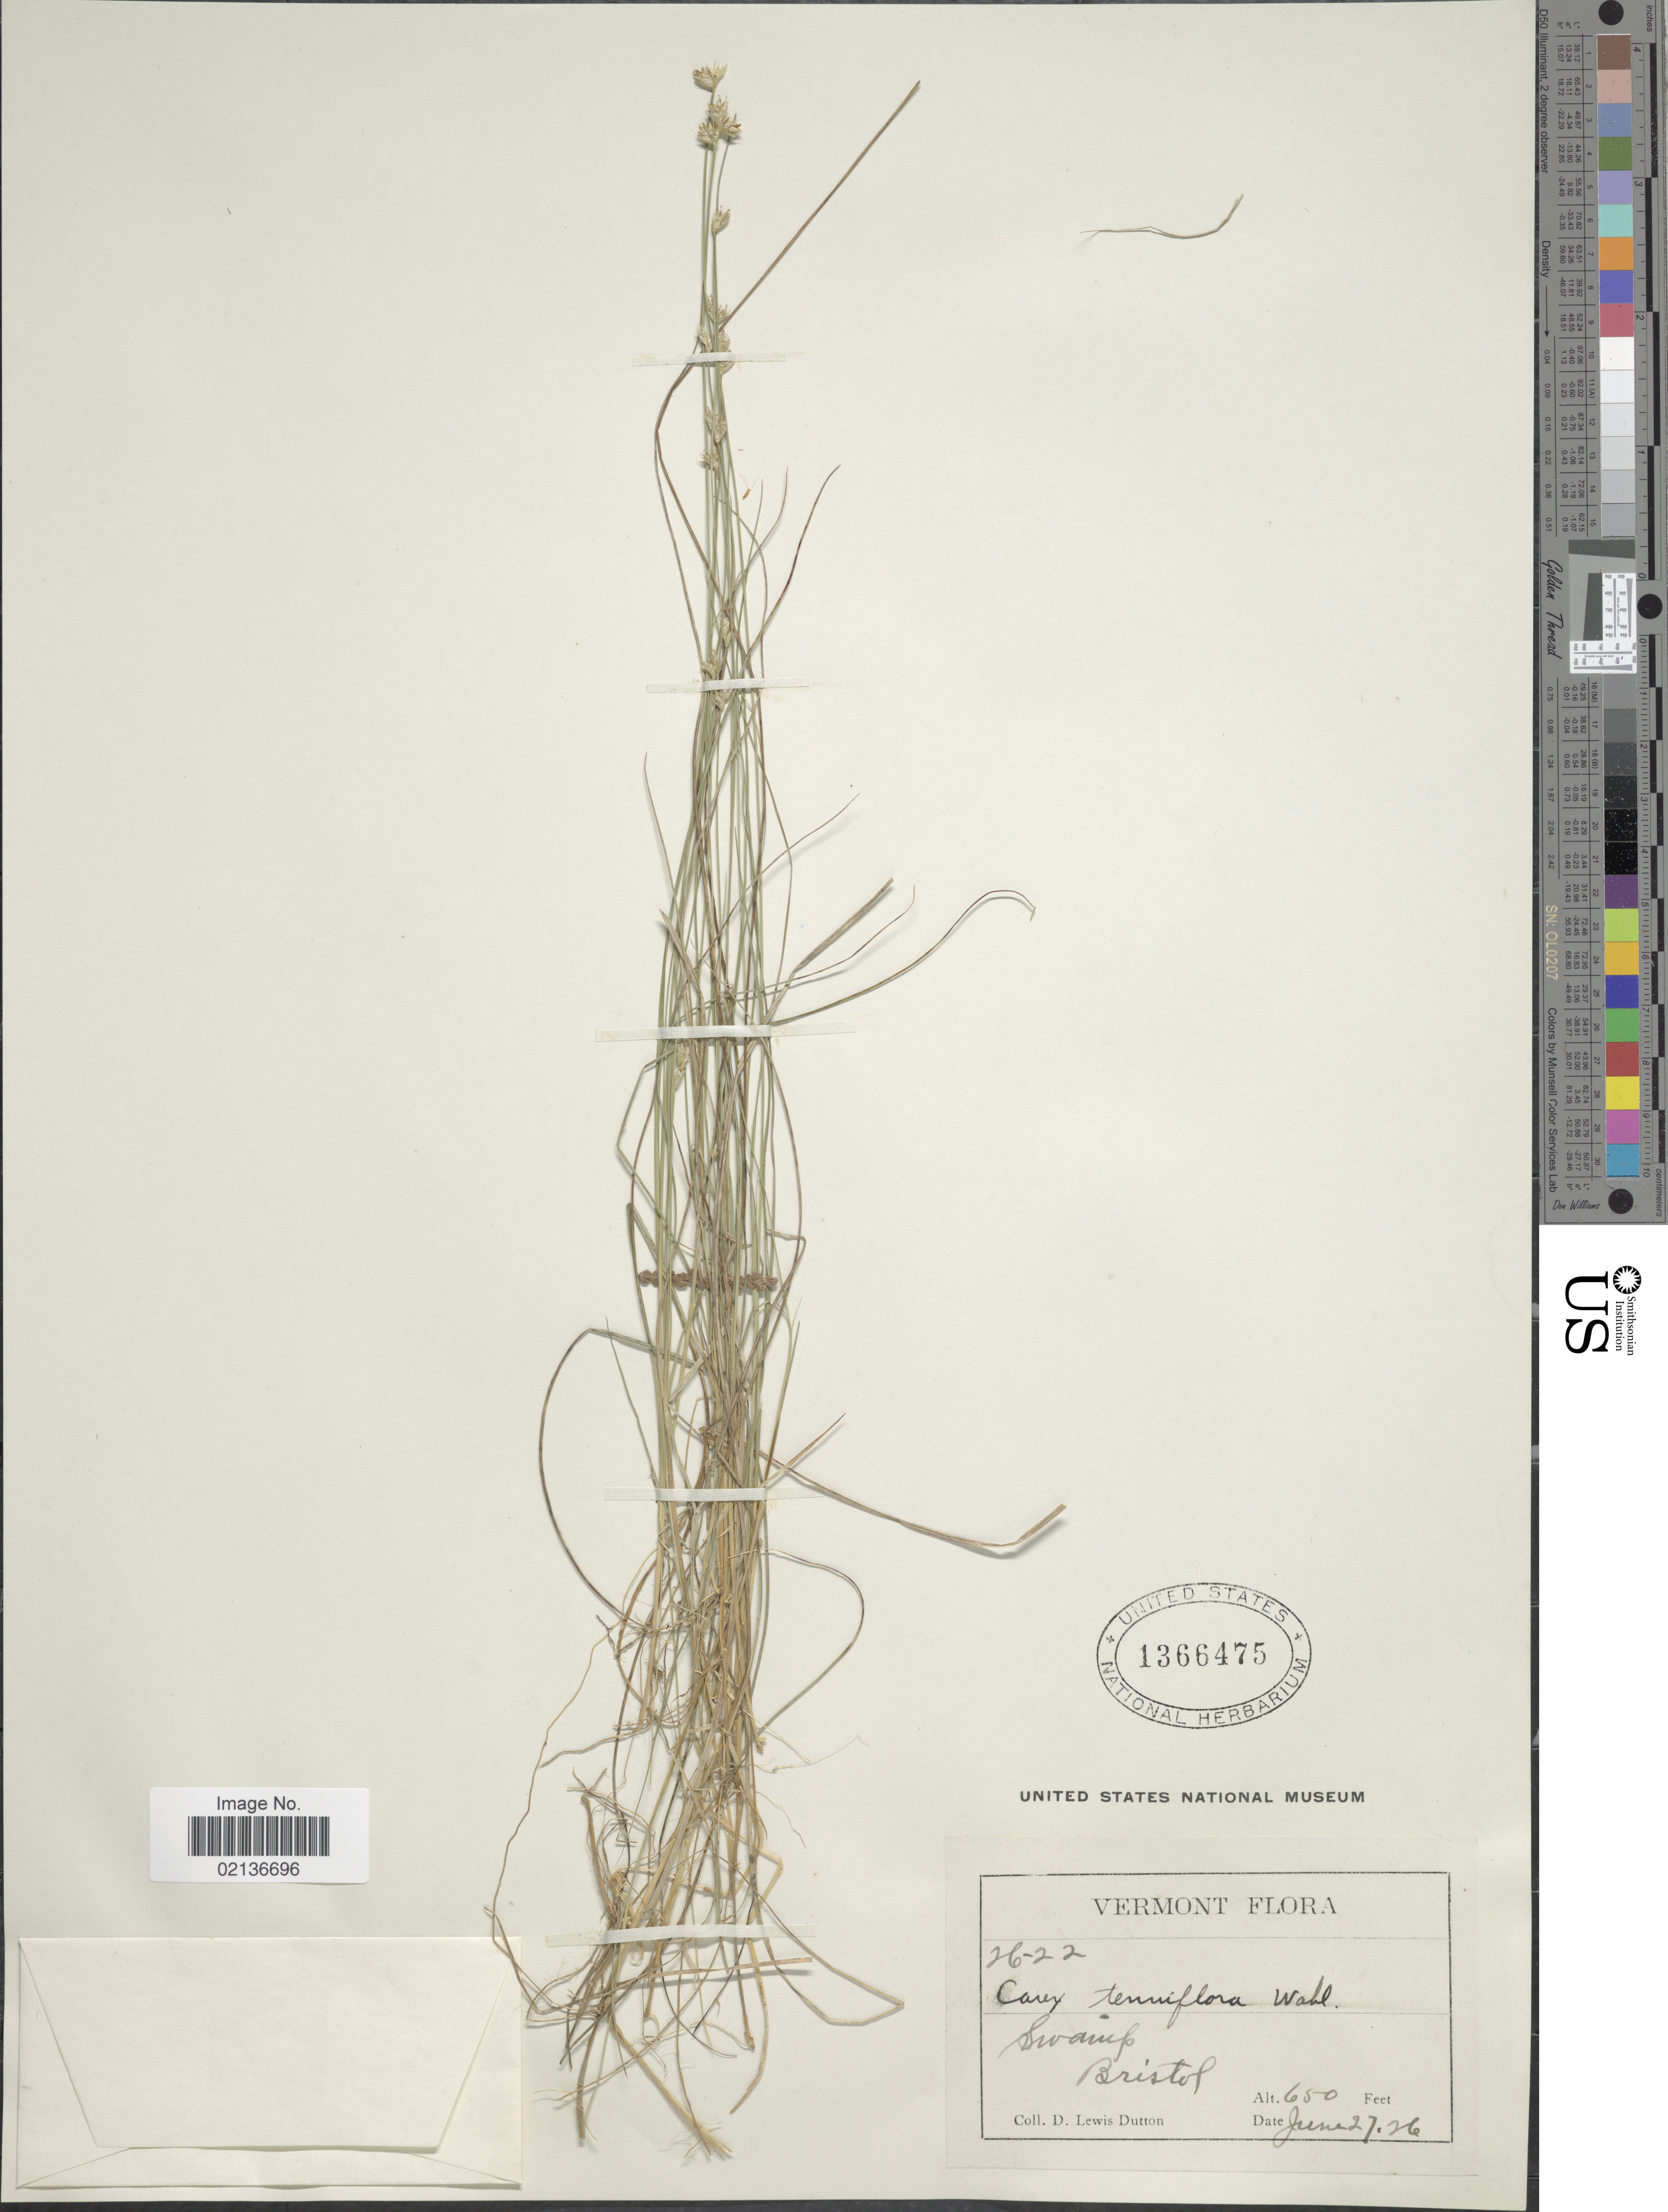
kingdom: Plantae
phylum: Tracheophyta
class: Liliopsida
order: Poales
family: Cyperaceae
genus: Carex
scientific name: Carex tenuiflora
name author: Wahlenb.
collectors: D. Dutton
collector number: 2622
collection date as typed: Transcribed d/m/y: 27/6/26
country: United States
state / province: Vermont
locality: Swamp, Bristol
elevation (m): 198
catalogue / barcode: US 1366475